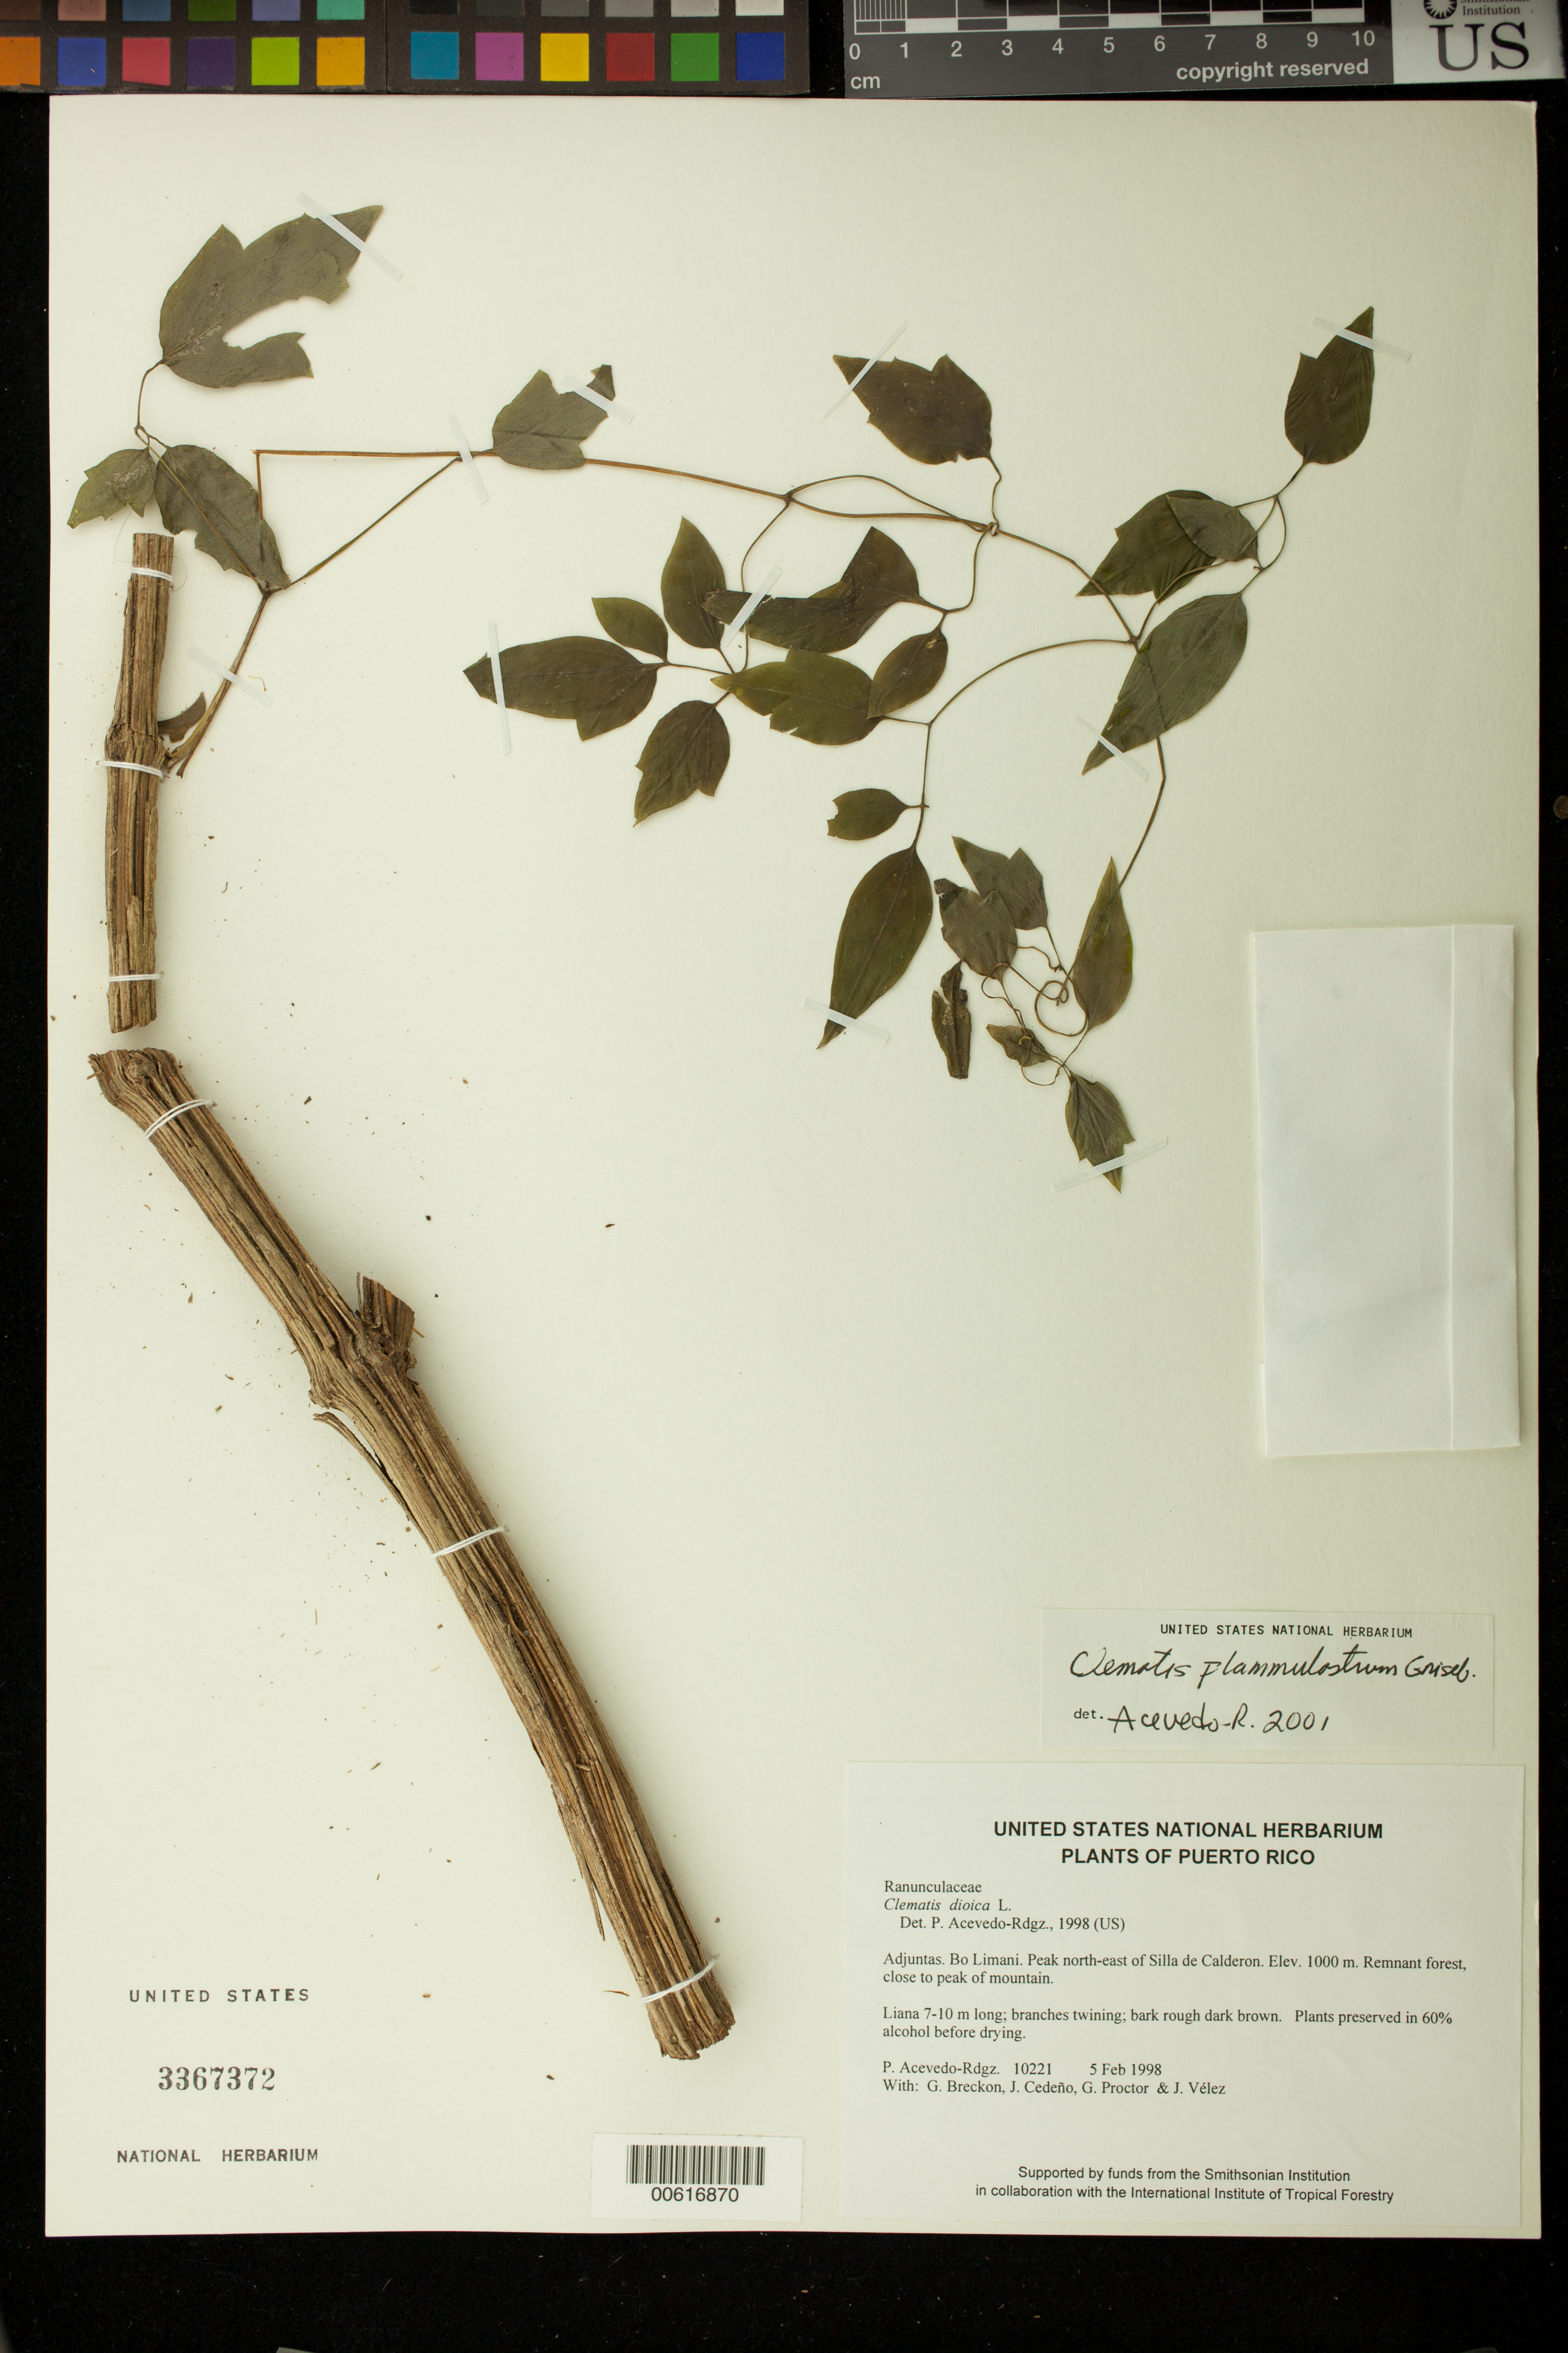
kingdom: Plantae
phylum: Tracheophyta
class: Magnoliopsida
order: Ranunculales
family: Ranunculaceae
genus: Clematis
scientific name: Clematis flammulastrum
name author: Griseb.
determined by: Acevedo-Rodríguez, P., (BOT), Smithsonian Institution - National Museum of Natural History (UNITED STATES)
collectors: P. Acevedo-Rodr., G. J. Breckon, J. A. Cedeño M., G. R. Proctor & J. Vélez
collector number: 10221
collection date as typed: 05 Feb 1998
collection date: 1998-02-05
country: Puerto Rico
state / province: Adjuntas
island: Puerto Rico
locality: Adjuntas; Bo. Limani; Peak north-east of Silla de Calderon.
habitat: Remnant forest, close to peak of mountain.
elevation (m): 1000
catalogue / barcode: US 3367372